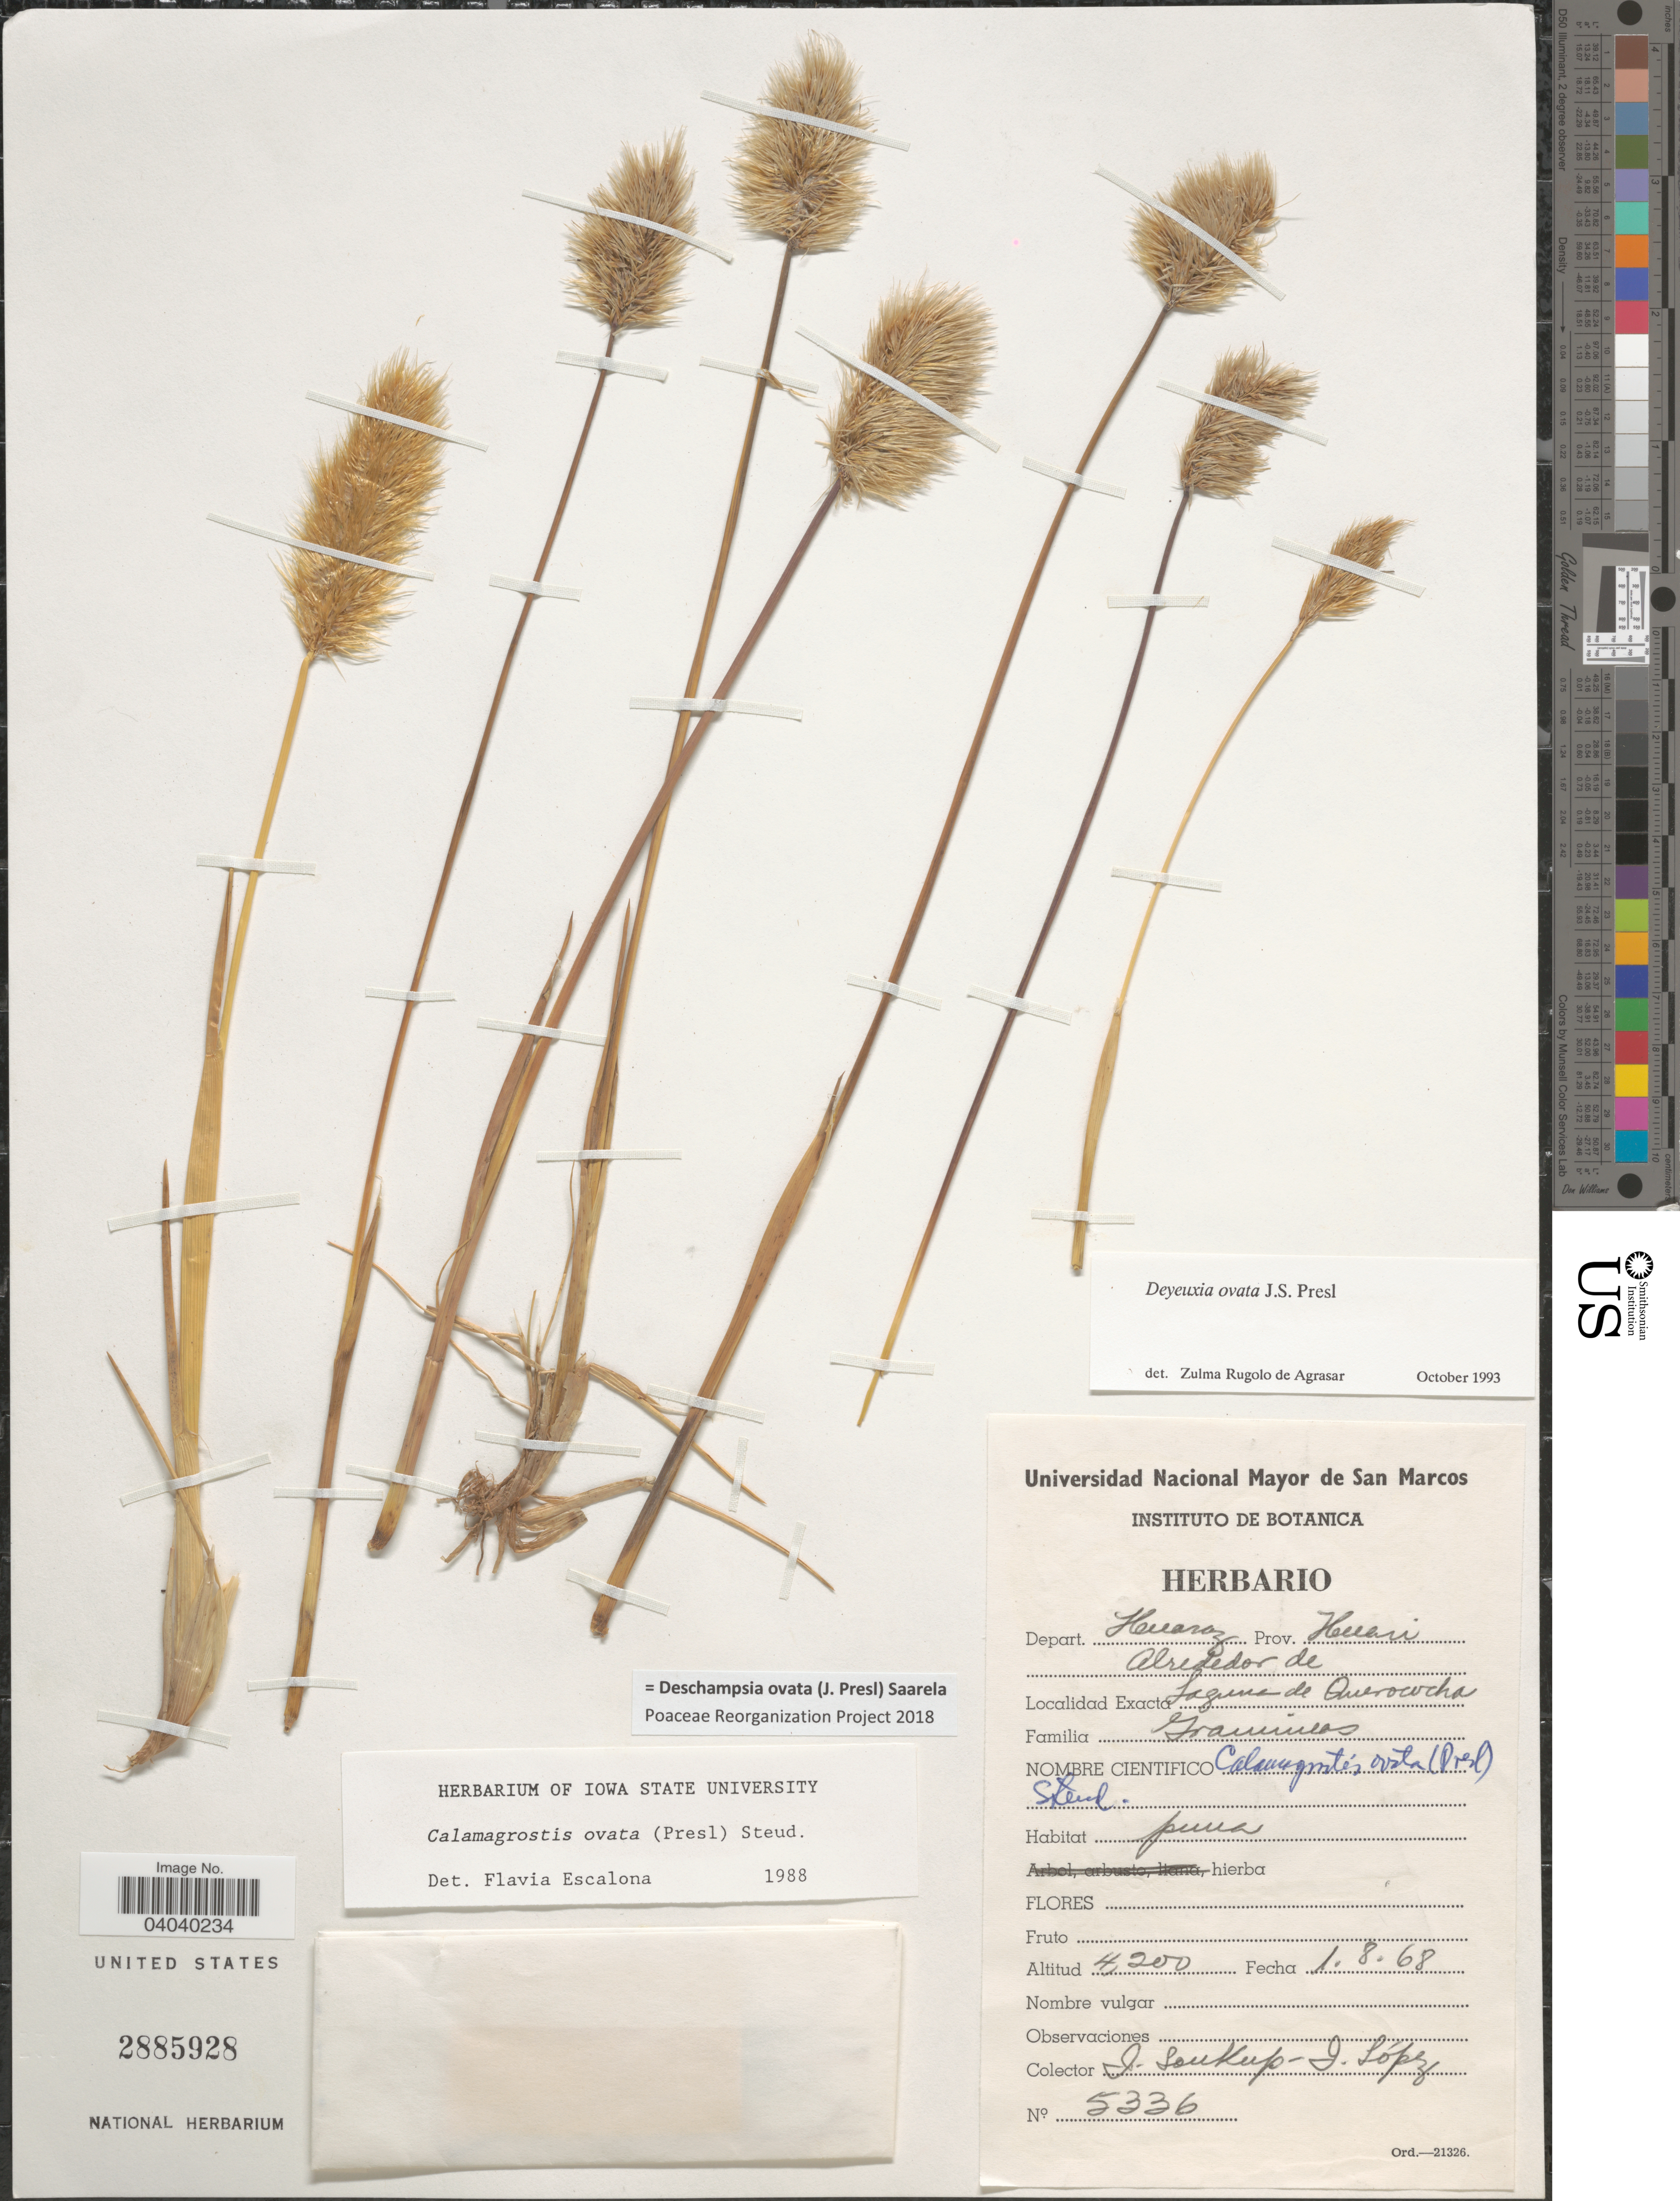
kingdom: Plantae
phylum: Tracheophyta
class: Liliopsida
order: Poales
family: Poaceae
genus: Deschampsia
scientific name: Deschampsia ovata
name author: (J. Presl) Saarela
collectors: J. Soukup & J. Lopez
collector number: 5336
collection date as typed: Transcribed d/m/y: 1/8/68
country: Peru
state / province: Huánuco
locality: Depart. Huanuco. Prov. Huari. Alrededor de Laguna de Querococha.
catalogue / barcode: US 2885928